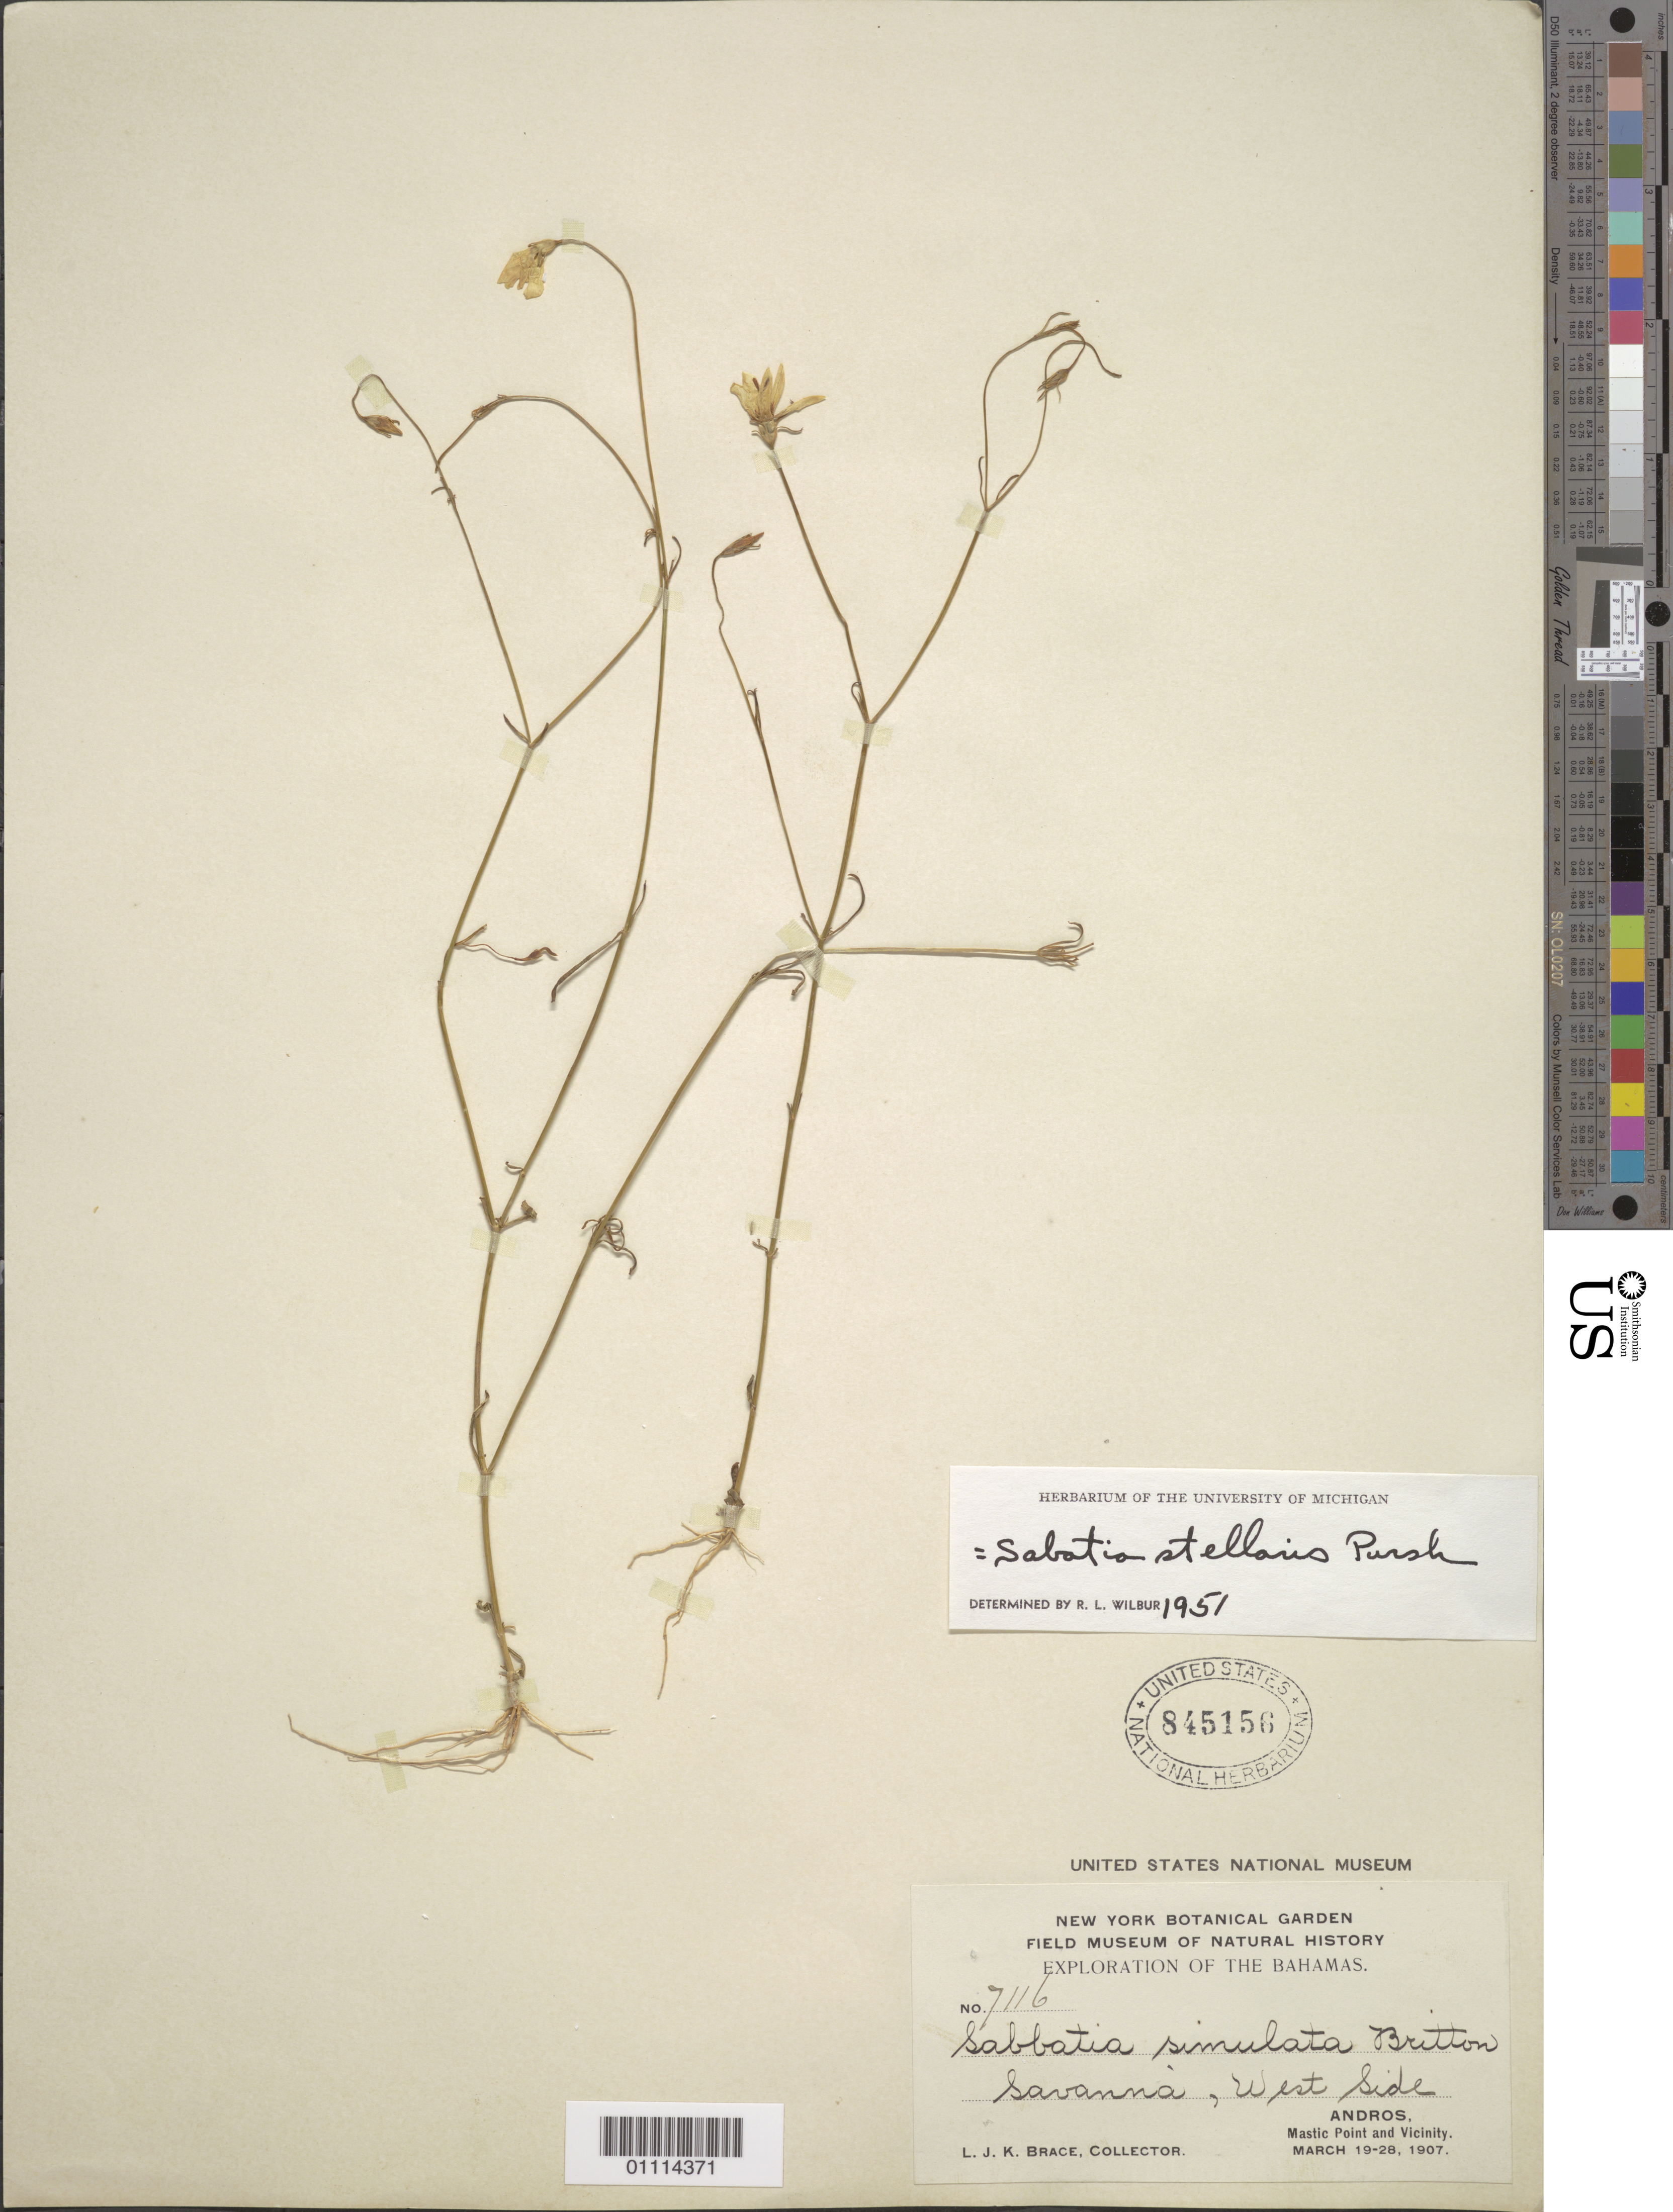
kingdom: Plantae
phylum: Tracheophyta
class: Magnoliopsida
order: Gentianales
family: Gentianaceae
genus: Sabatia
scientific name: Sabatia stellaris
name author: Pursh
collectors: L. J. K. Brace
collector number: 7116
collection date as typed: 19 Mar 1907 to 28 Mar 1907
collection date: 1907-03-19/1907-03-28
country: Bahamas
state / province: North Andros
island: Andros I.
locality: Mastic Point and Vicinity. Savanna, West Side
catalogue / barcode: US 845156